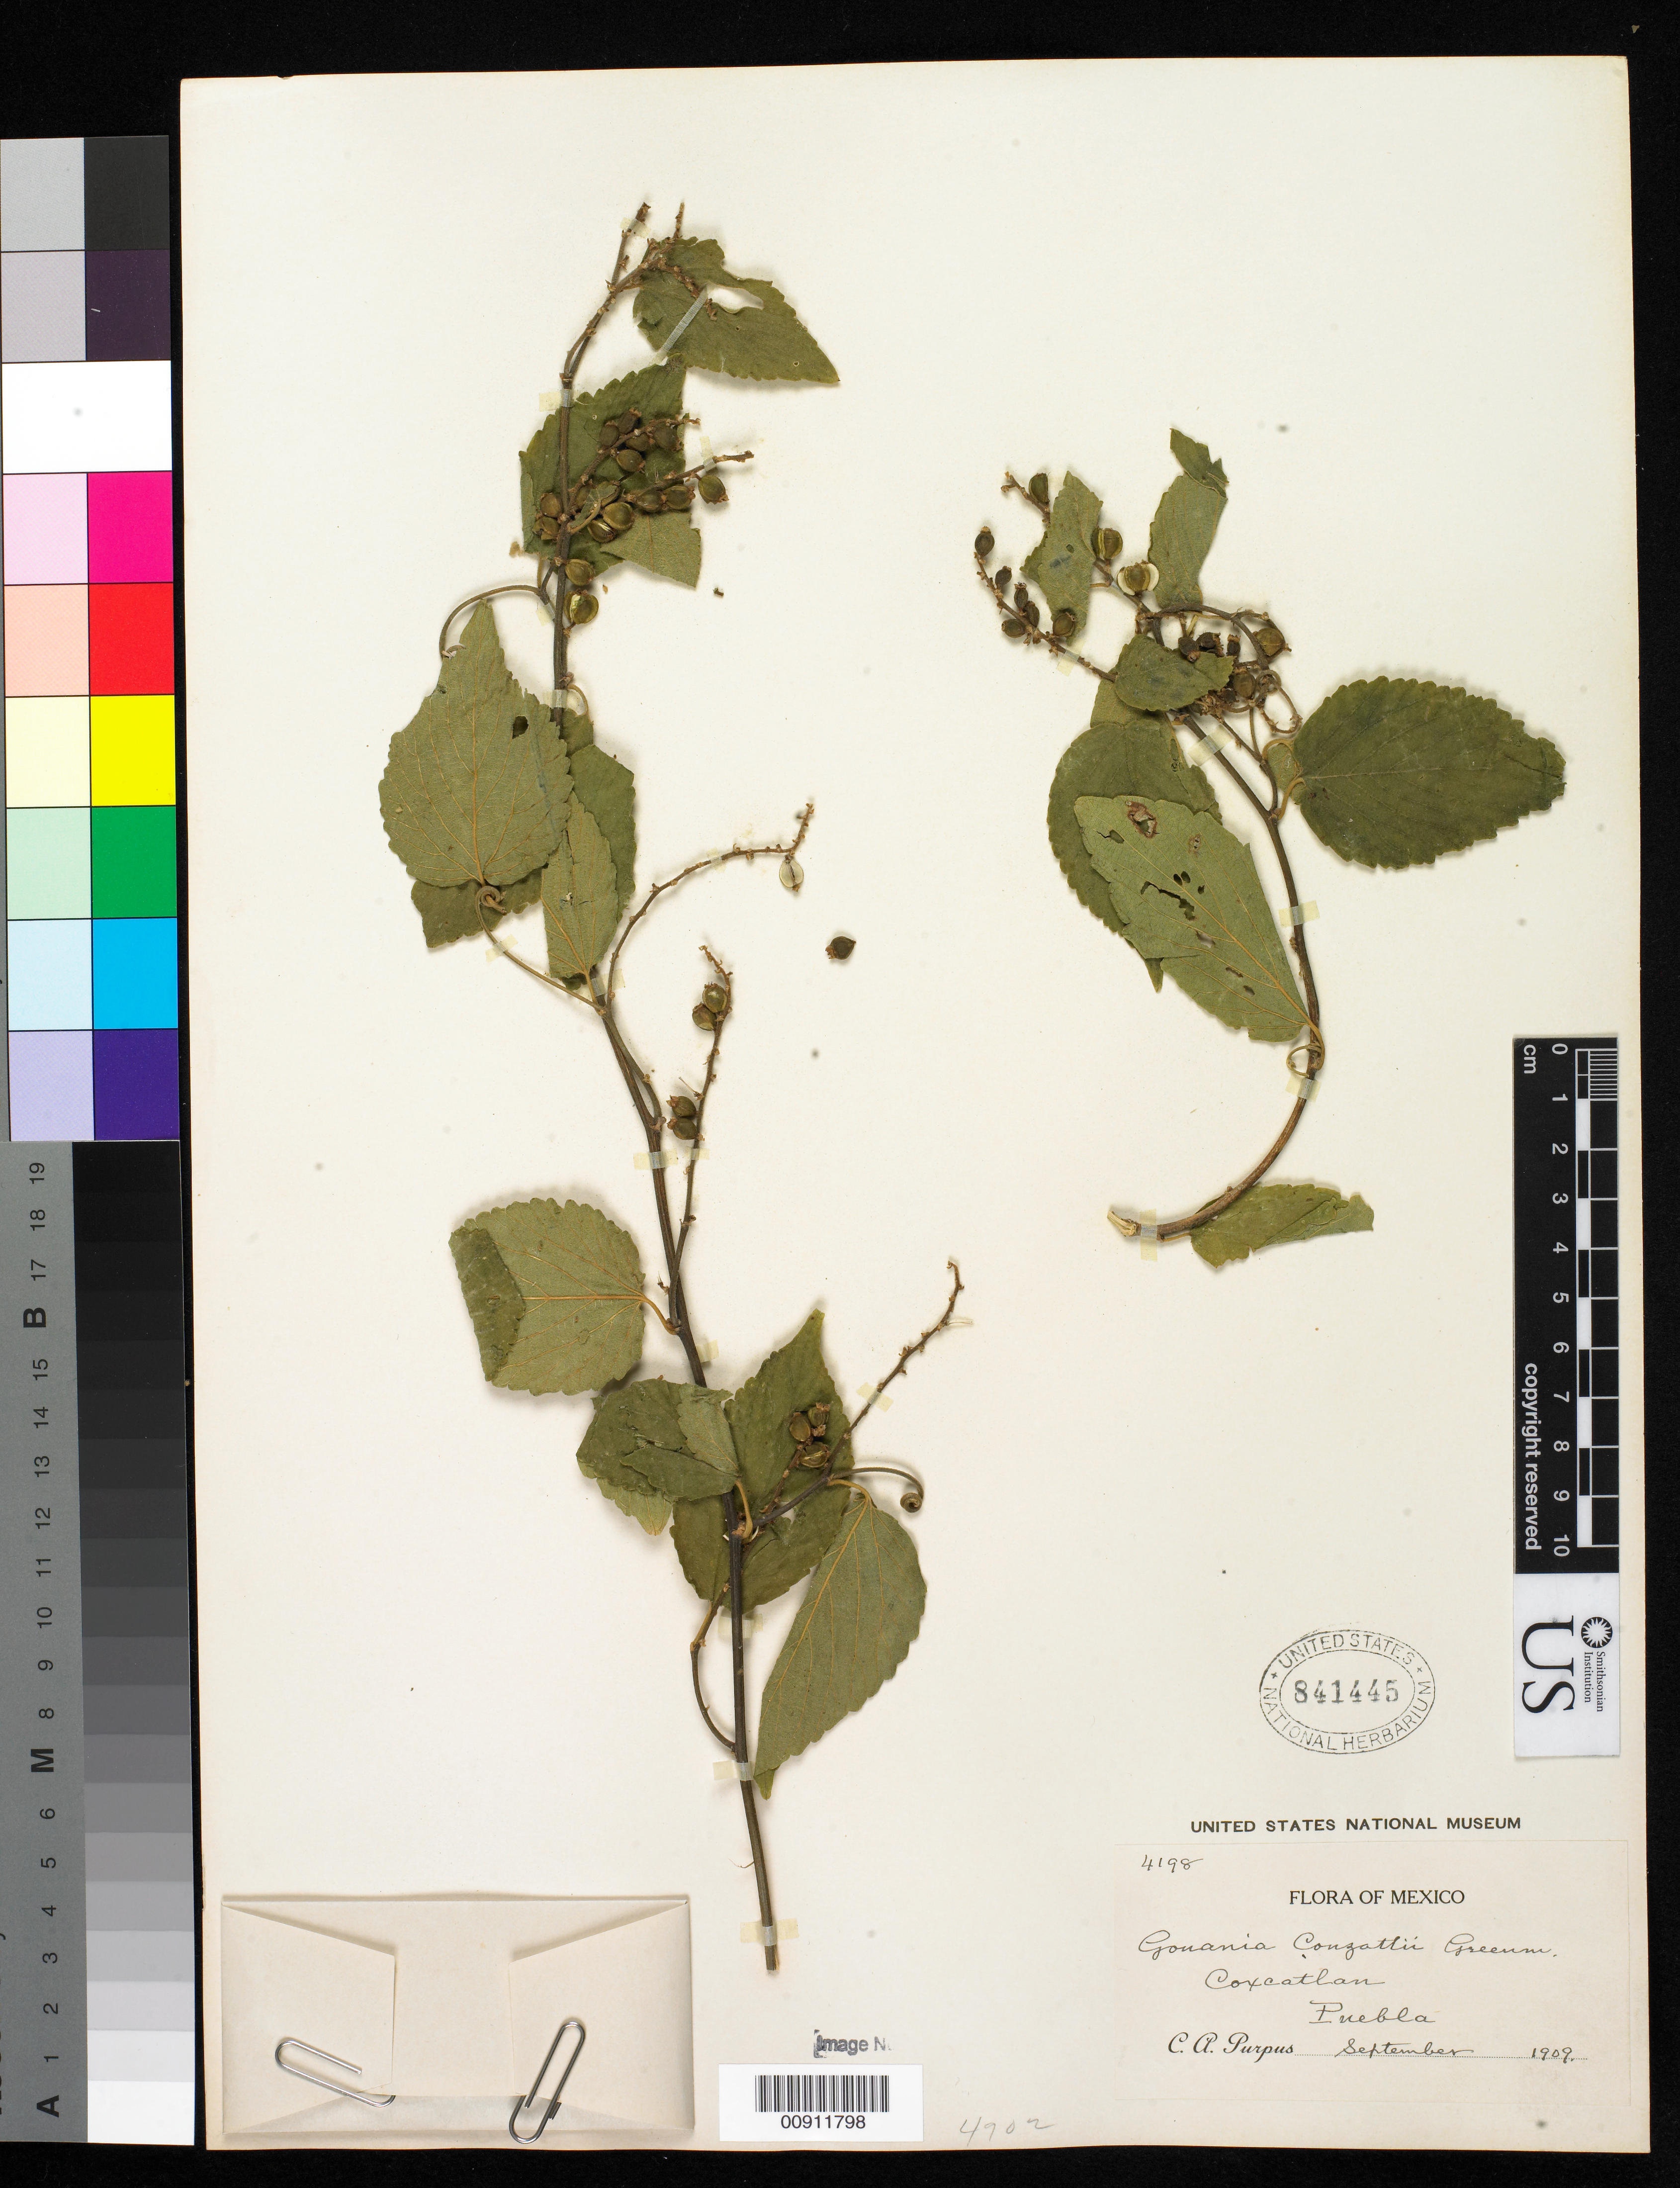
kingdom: Plantae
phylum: Tracheophyta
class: Magnoliopsida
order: Rosales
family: Rhamnaceae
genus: Gouania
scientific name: Gouania conzattii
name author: Greenm.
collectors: C. A. Purpus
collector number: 4198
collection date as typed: Sep 1909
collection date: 1909-09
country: Mexico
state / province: Puebla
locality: Coxcatlan, Puebla.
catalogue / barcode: US 841445